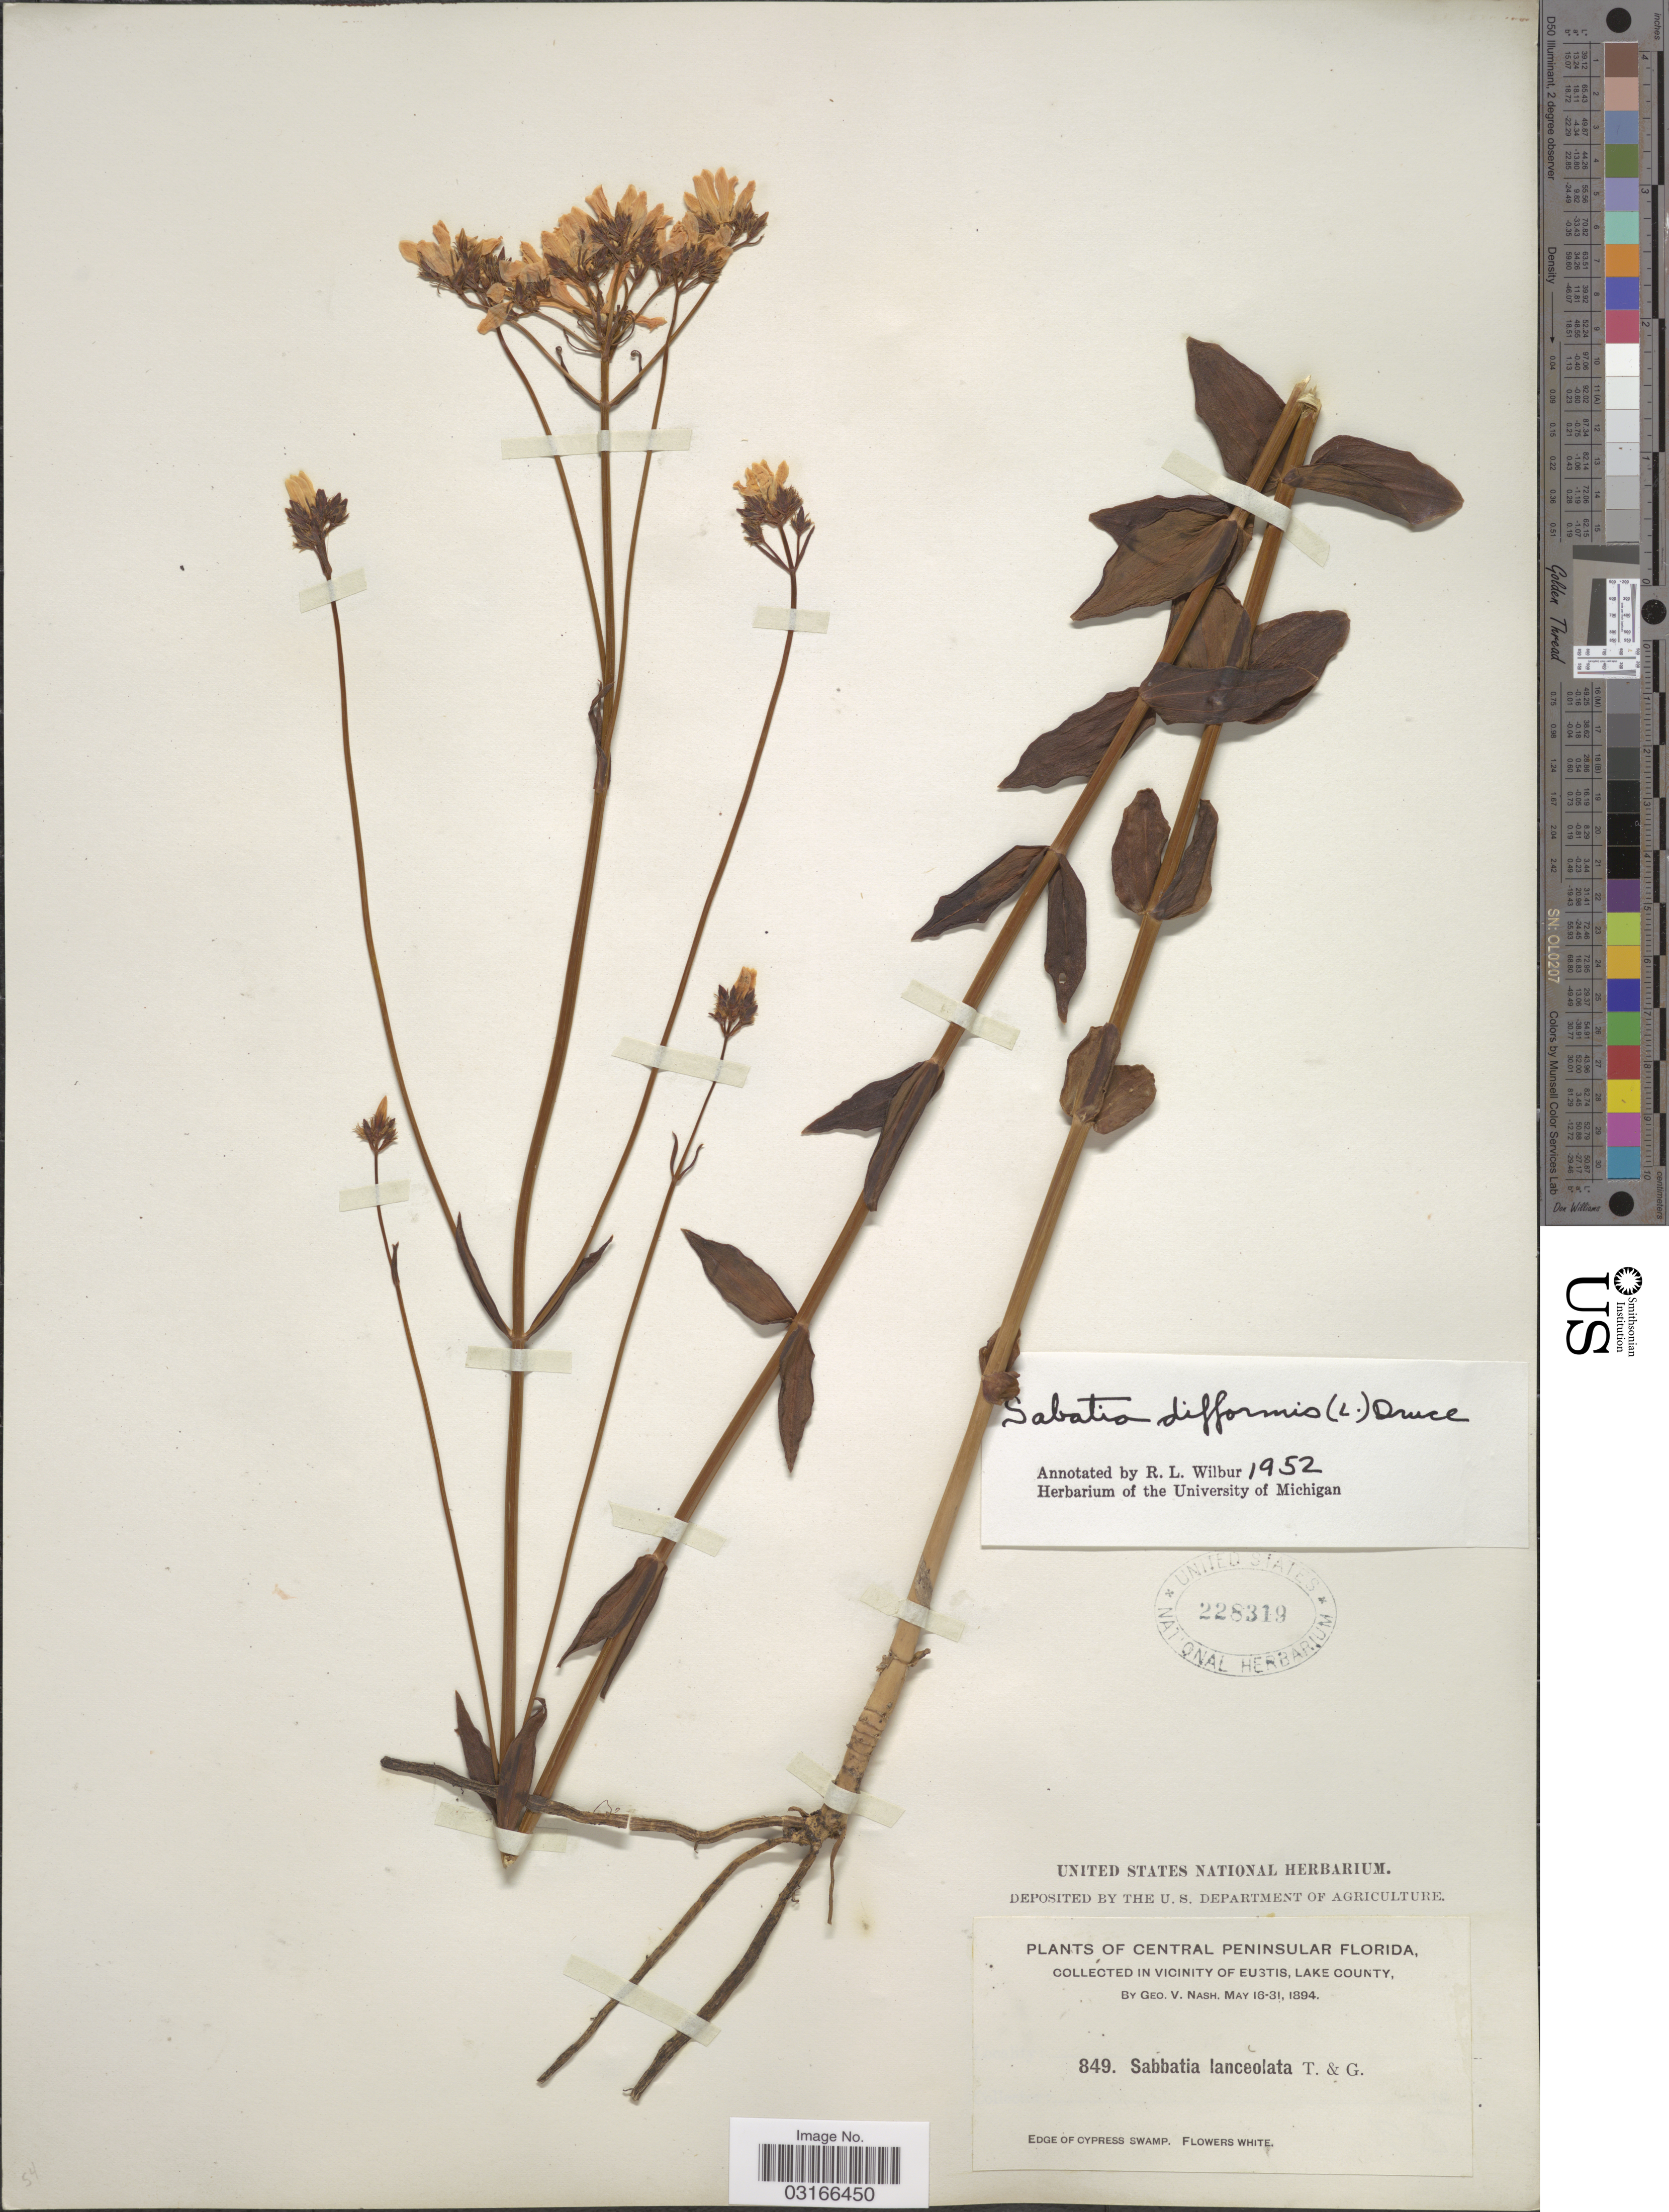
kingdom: Plantae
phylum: Tracheophyta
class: Magnoliopsida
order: Gentianales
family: Gentianaceae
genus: Sabatia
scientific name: Sabatia difformis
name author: (L.) Druce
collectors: G. V. Nash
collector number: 849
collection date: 1894-05-16/1894-05-31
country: United States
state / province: Florida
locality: Central Peninsular Florida. In vicinity of Eustis, Lake County. Edge of Cypress Swamp.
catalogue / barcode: US 228319